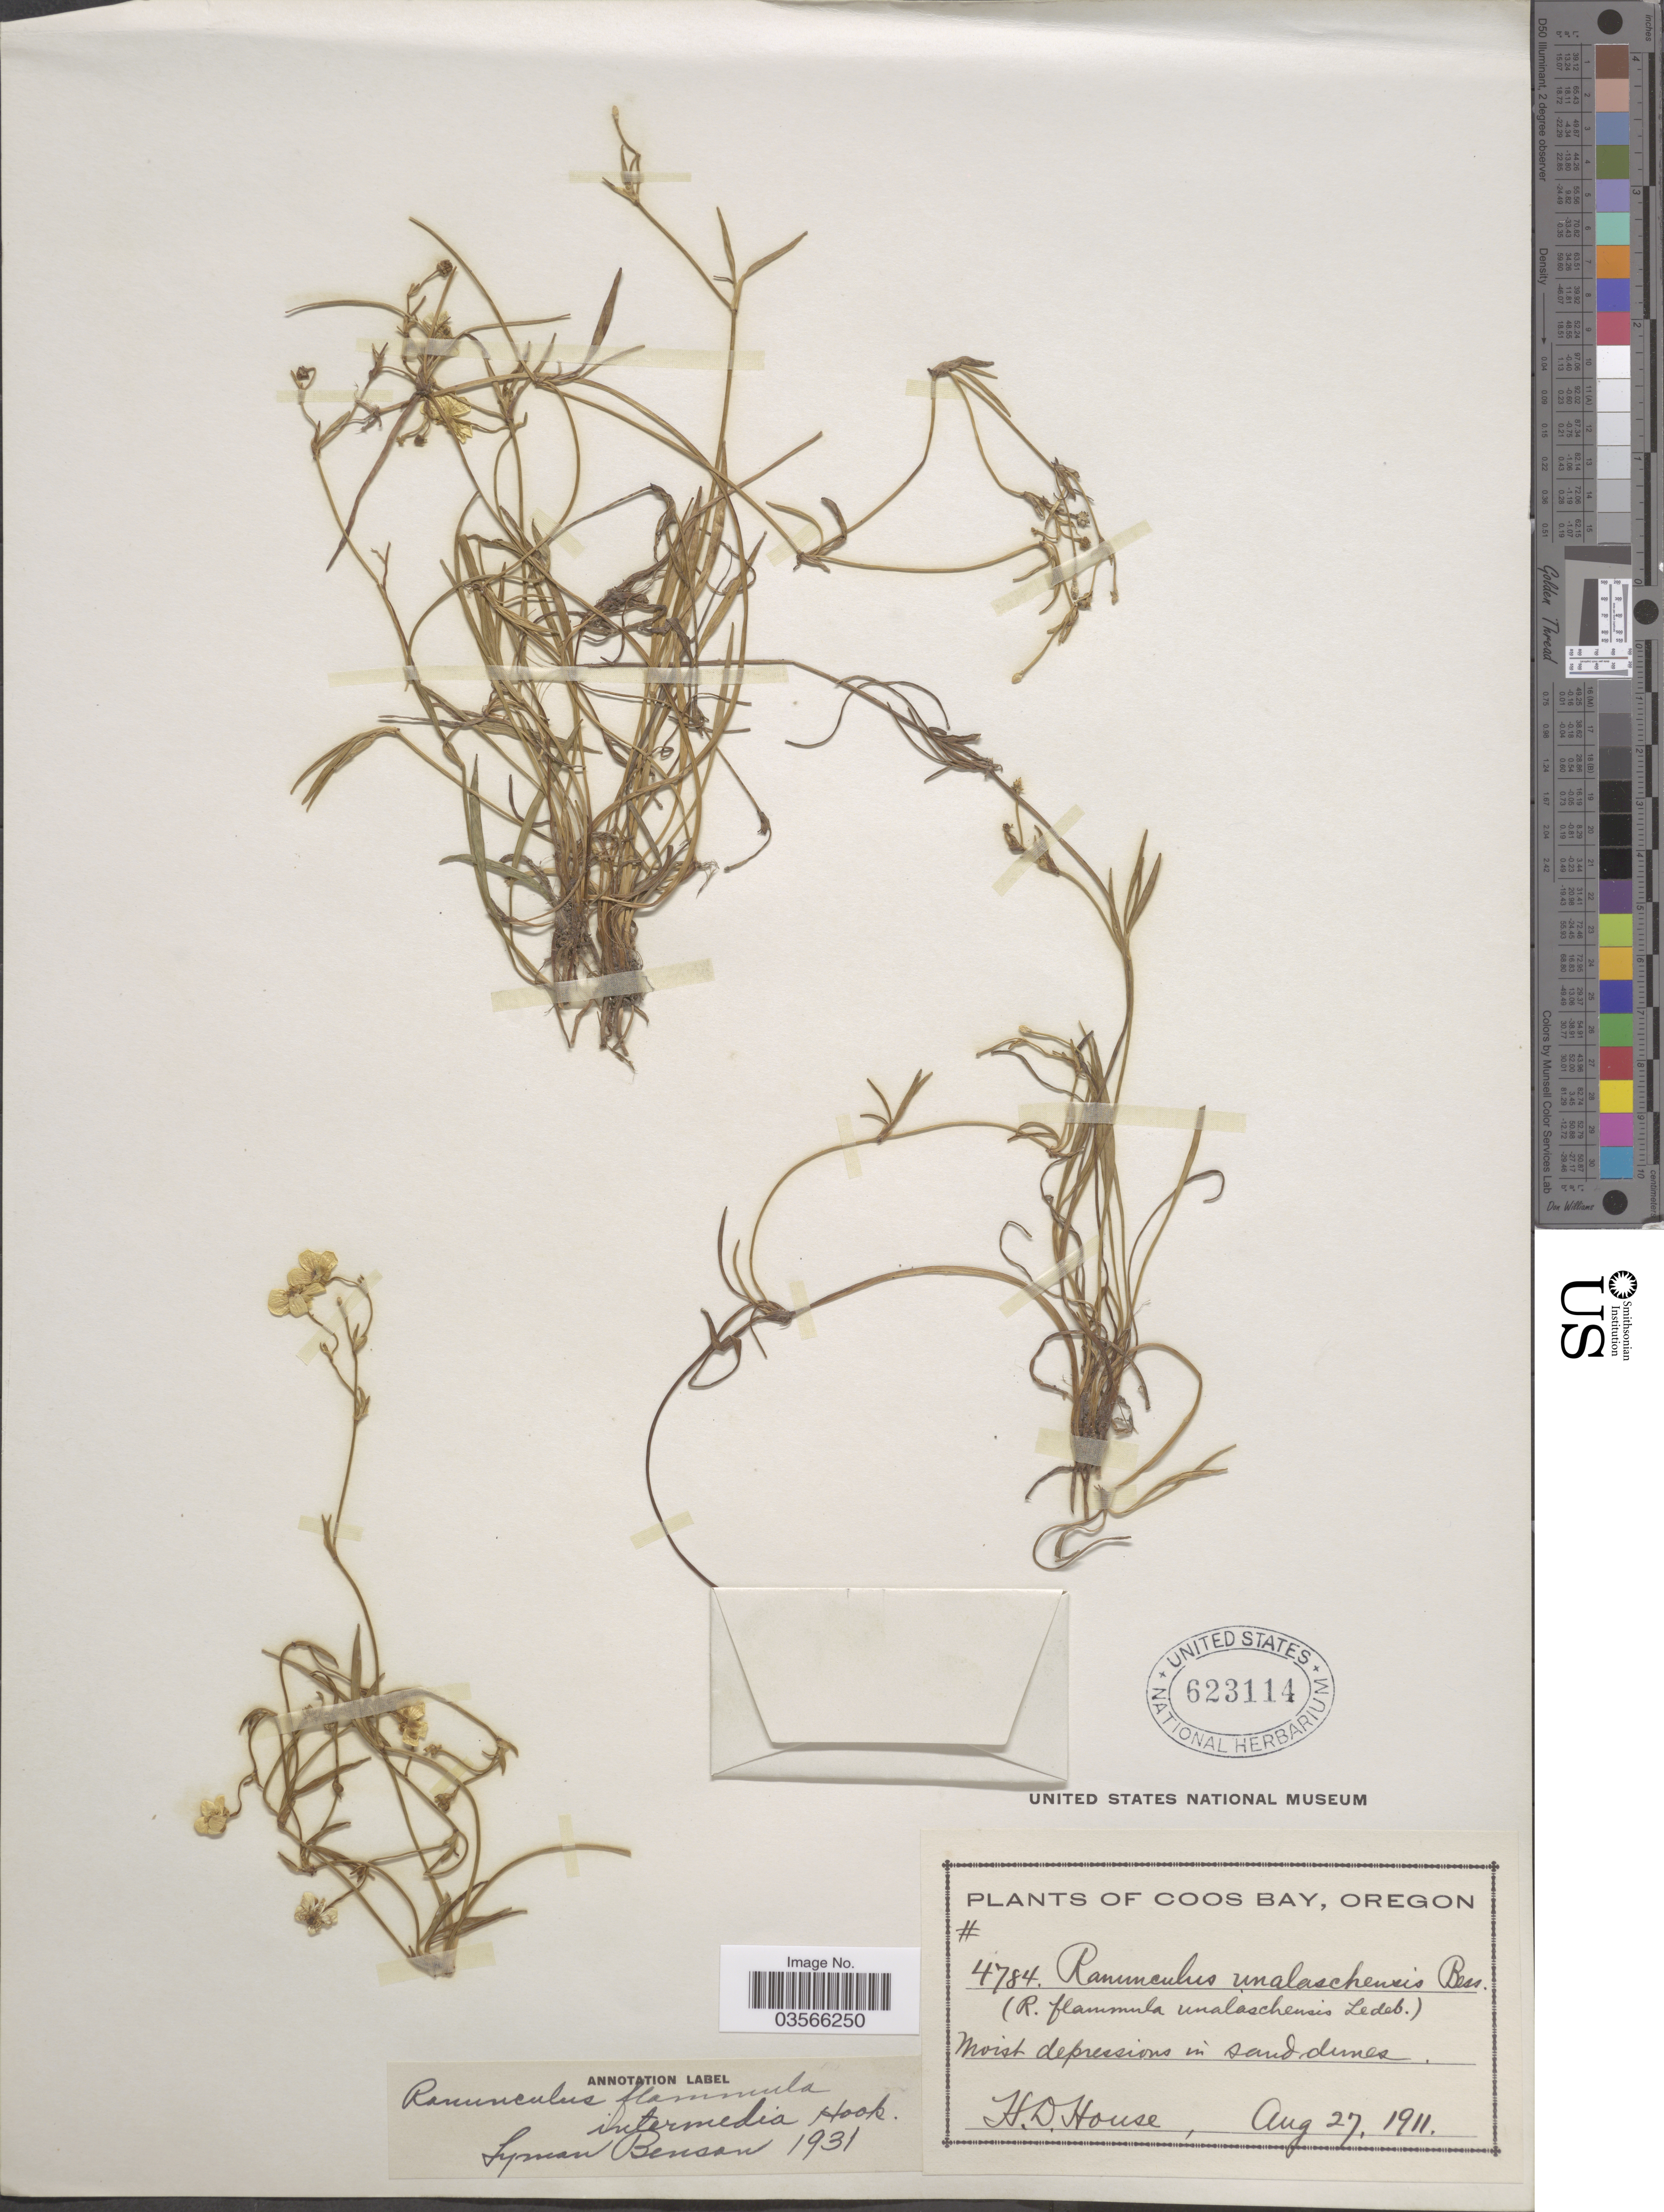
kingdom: Plantae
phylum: Tracheophyta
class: Magnoliopsida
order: Ranunculales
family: Ranunculaceae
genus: Ranunculus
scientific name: Ranunculus flammula var. ovalis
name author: (J.M. Bigelow) L.D. Benson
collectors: H. D. House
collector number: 4784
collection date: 1911-08-27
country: United States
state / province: Oregon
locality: Coos Bay.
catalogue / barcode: US 623114